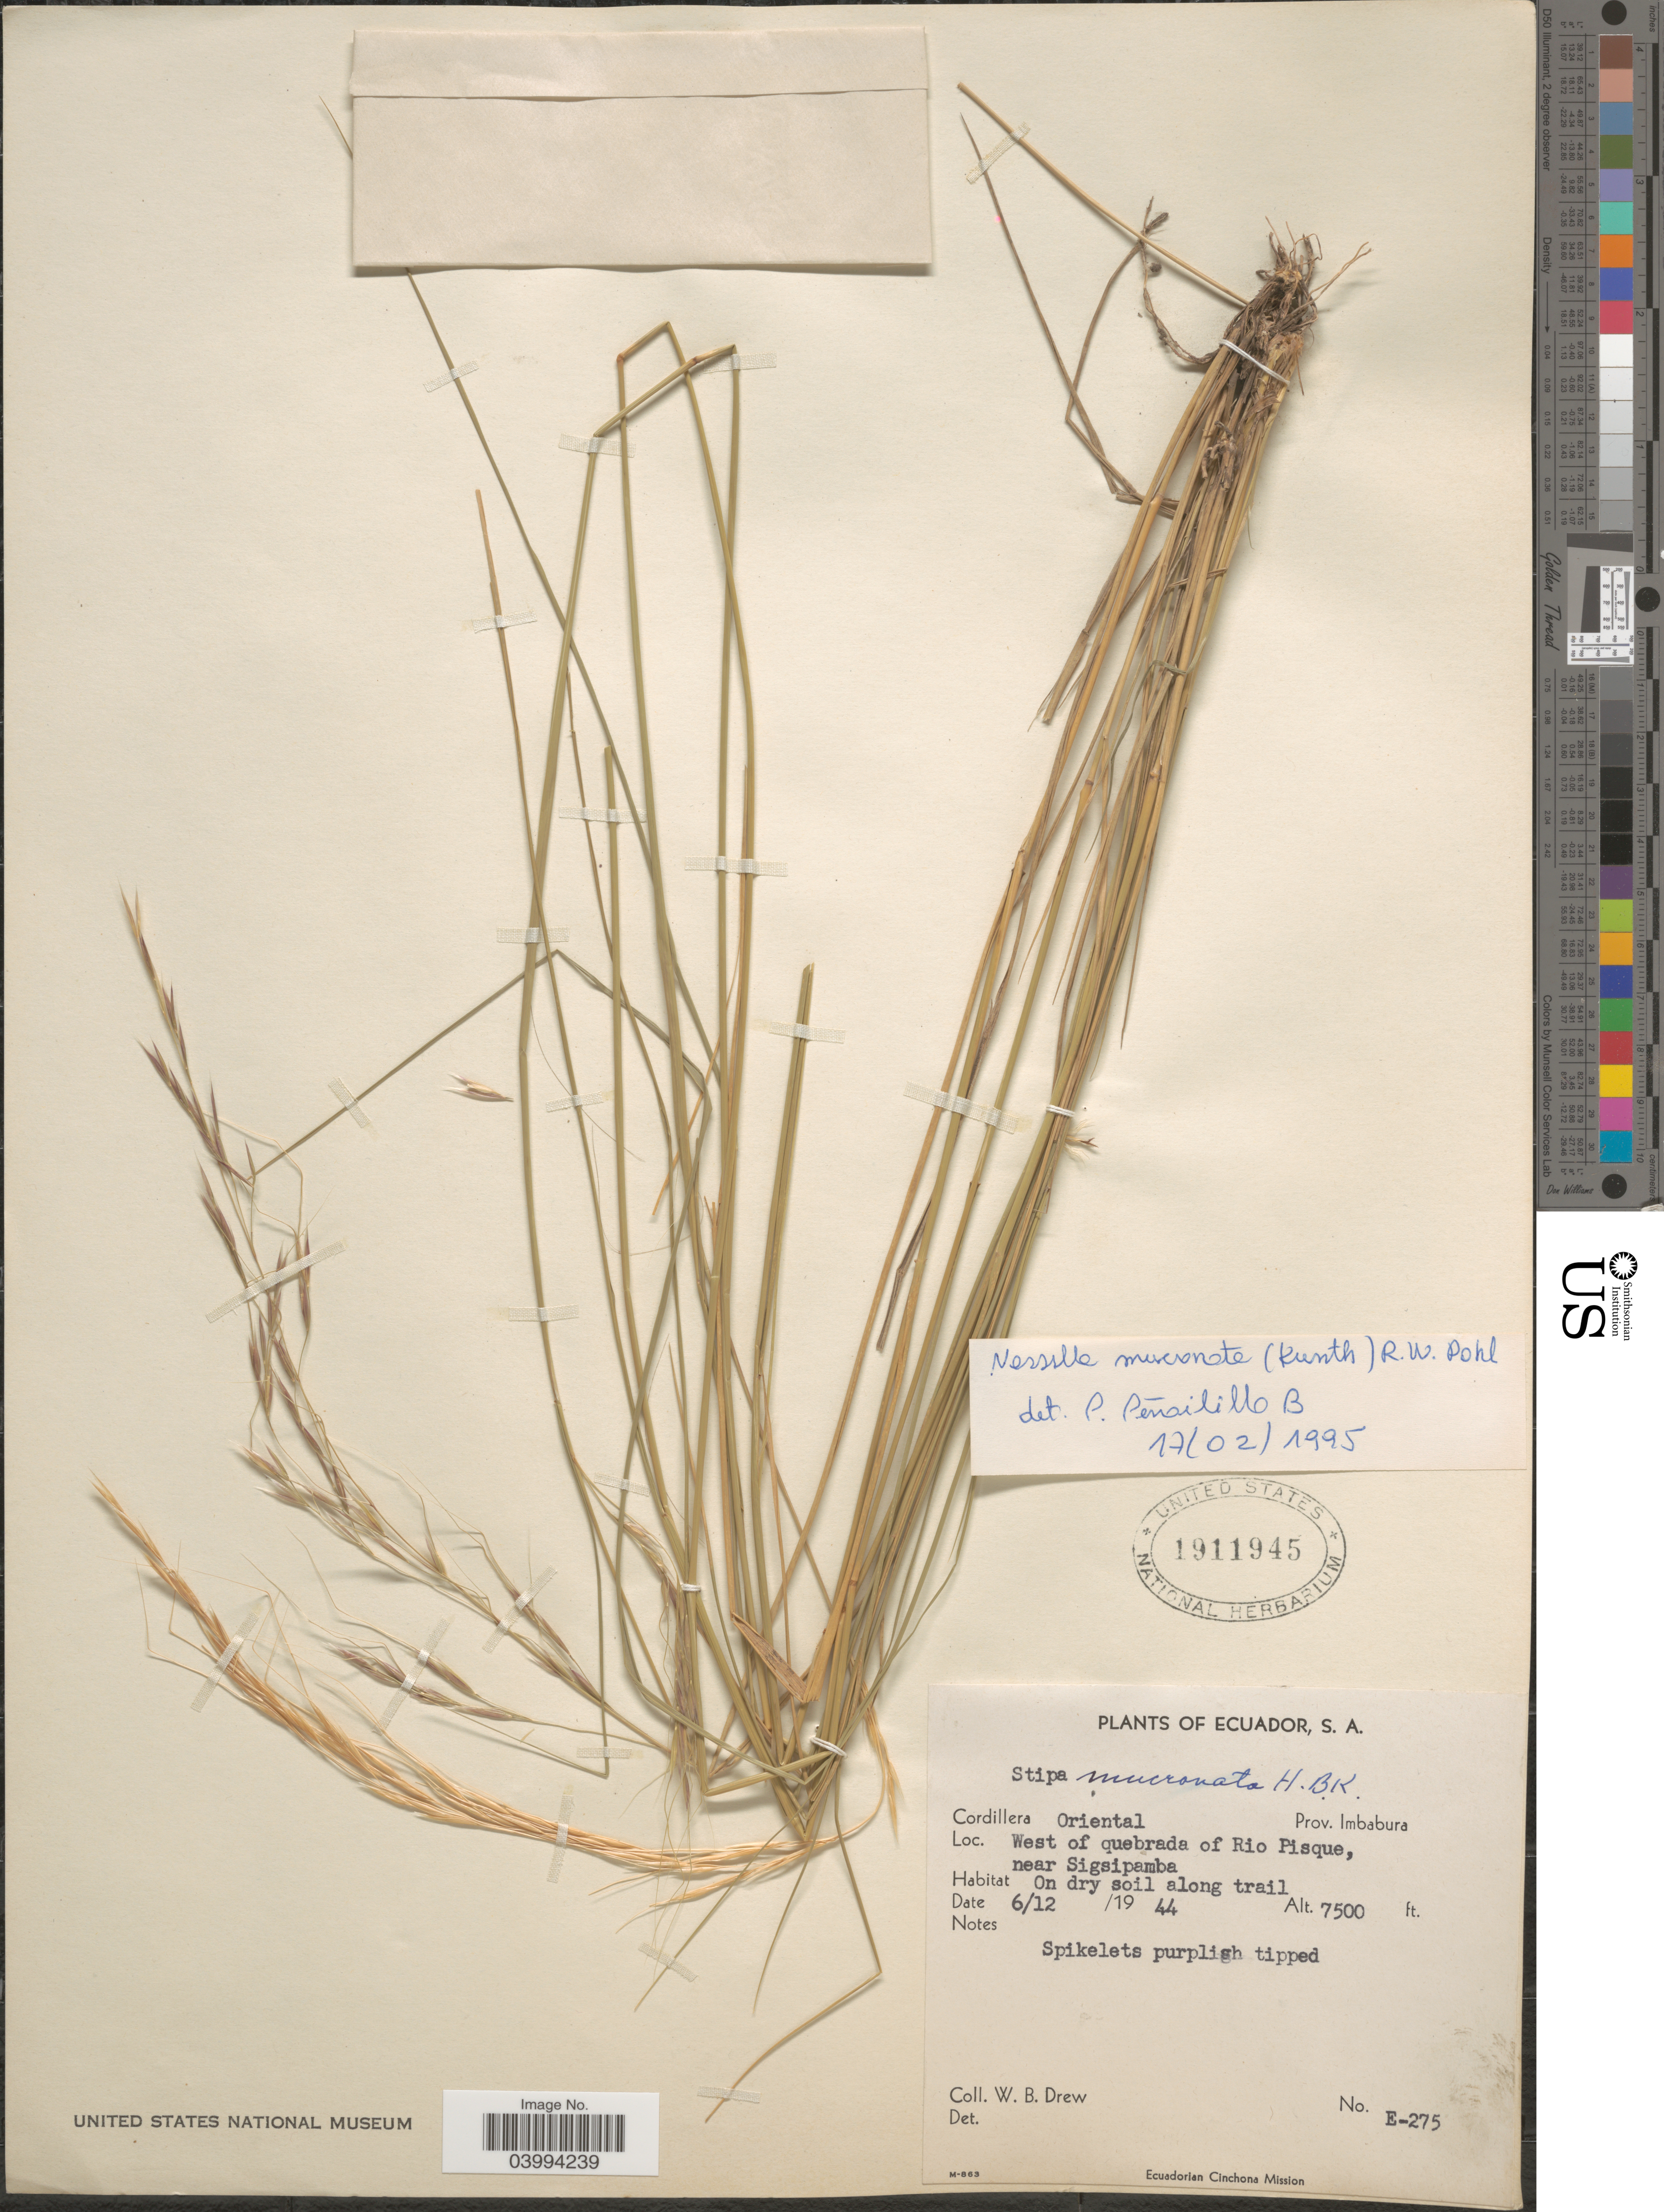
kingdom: Plantae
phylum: Tracheophyta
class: Liliopsida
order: Poales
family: Poaceae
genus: Nassella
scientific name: Nassella mucronata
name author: (Kunth) R.W. Pohl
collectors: W. B. Drew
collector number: E-275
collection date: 1944-12-06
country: Ecuador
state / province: Imbabura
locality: Cordillera Oriental. West of quebrada of Rio Pisque, near Sigsipamba.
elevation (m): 2286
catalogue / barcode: US 1911945